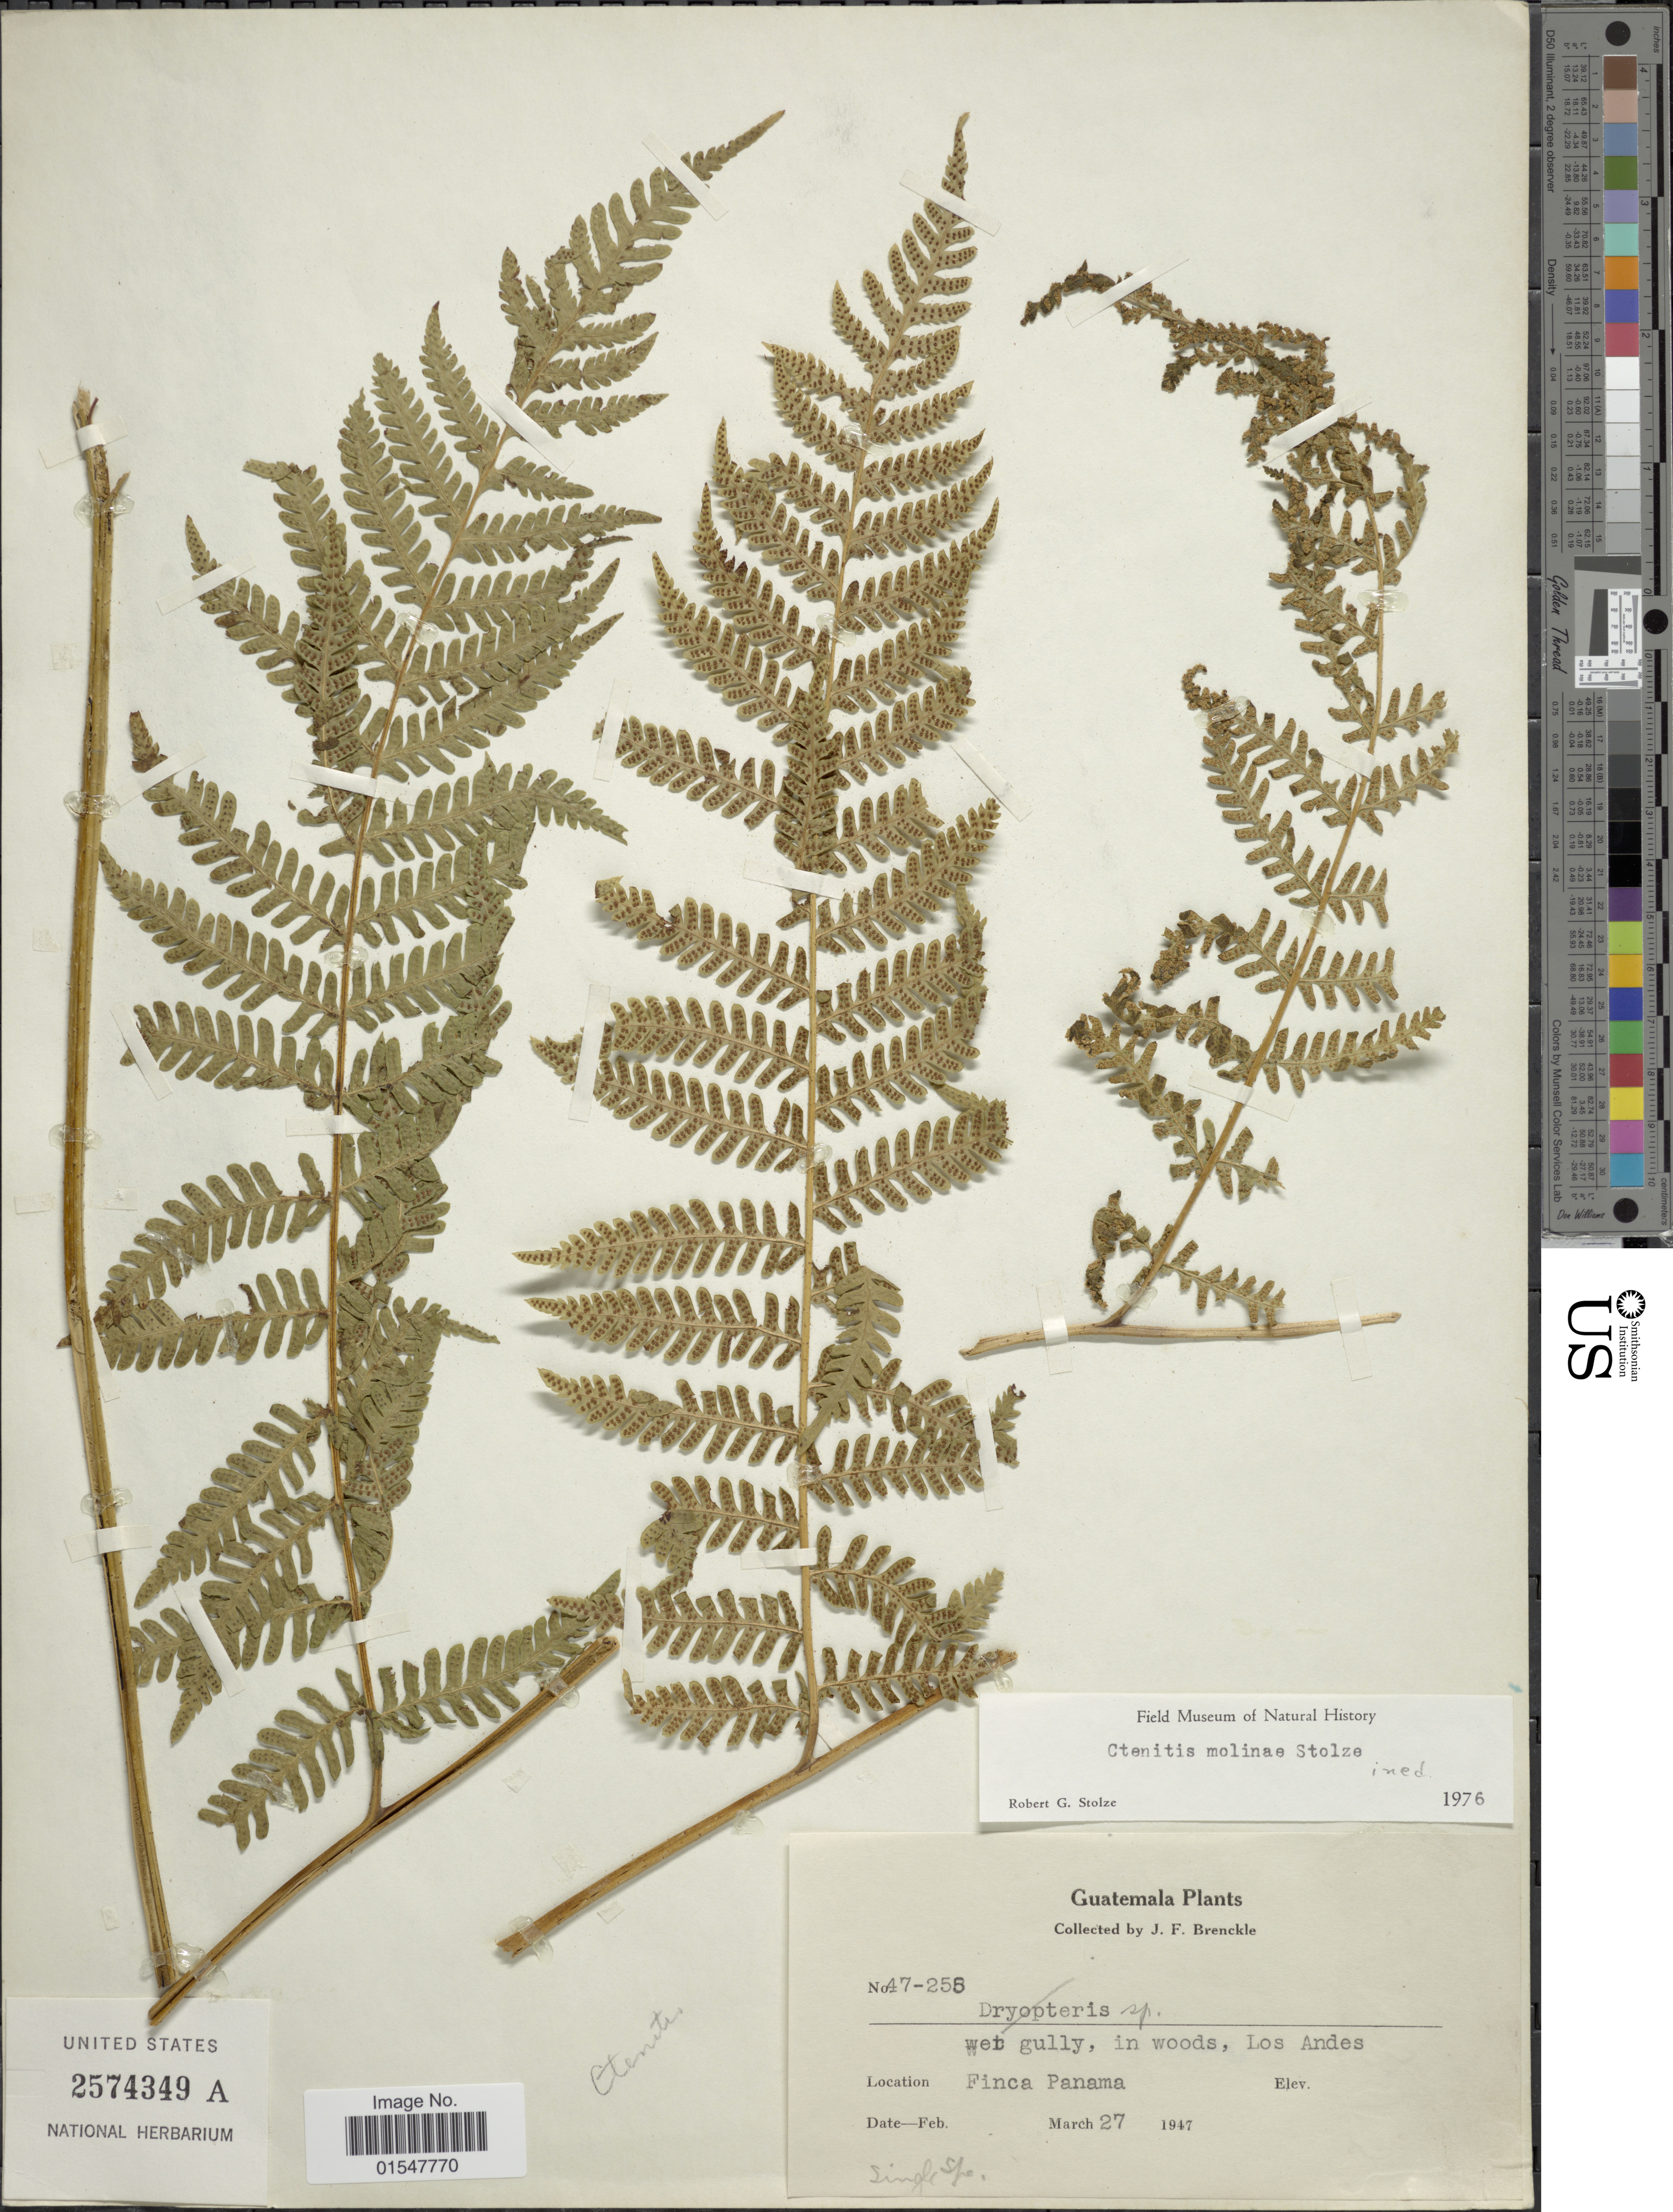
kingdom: Plantae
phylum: Tracheophyta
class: Polypodiopsida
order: Polypodiales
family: Dryopteridaceae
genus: Ctenitis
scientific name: Ctenitis grisebachii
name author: (Baker) Ching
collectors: J. Brenckle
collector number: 47258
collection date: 1947-03-27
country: Guatemala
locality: Los Andes. Finca Panama.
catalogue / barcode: US 2574349A